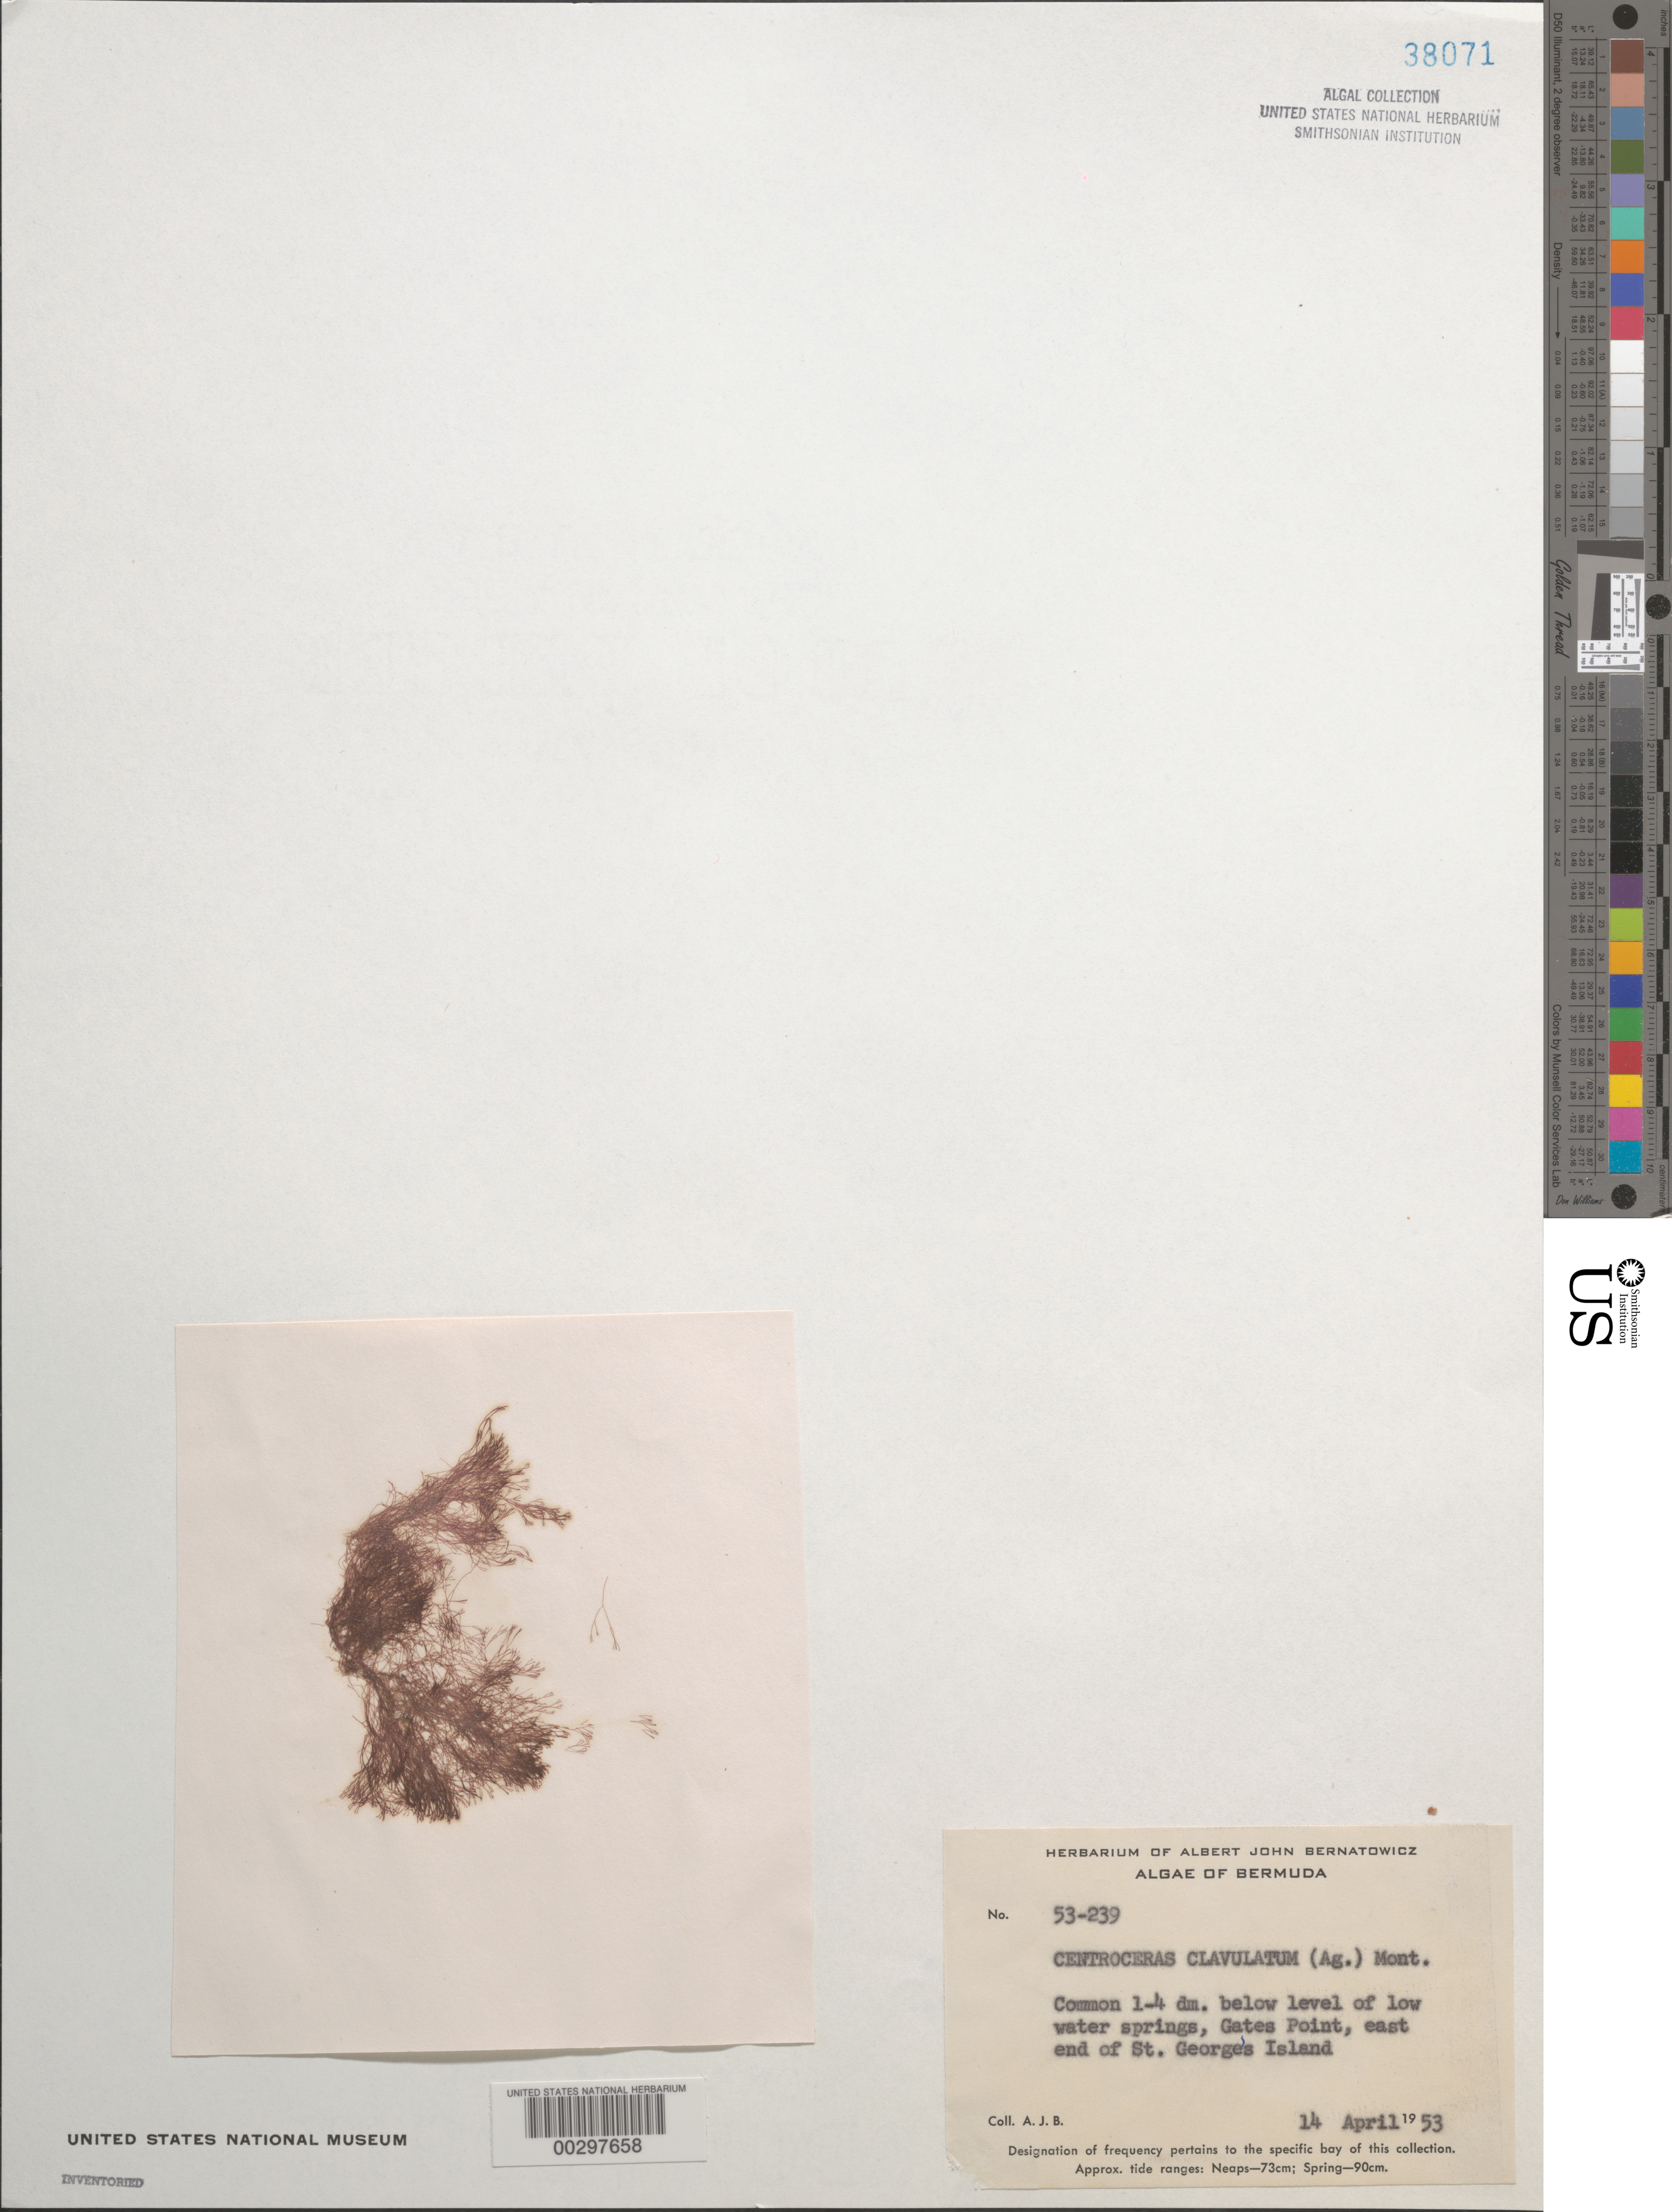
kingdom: Plantae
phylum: Rhodophyta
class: Florideophyceae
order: Ceramiales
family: Ceramiaceae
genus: Centroceras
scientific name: Centroceras clavulatum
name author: (C. Agardh) Mont.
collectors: A. Bernatowicz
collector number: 53-239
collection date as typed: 14 Apr 1953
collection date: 1953-04-14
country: Bermuda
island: St. George's Island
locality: Gates Point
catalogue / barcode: US 38071